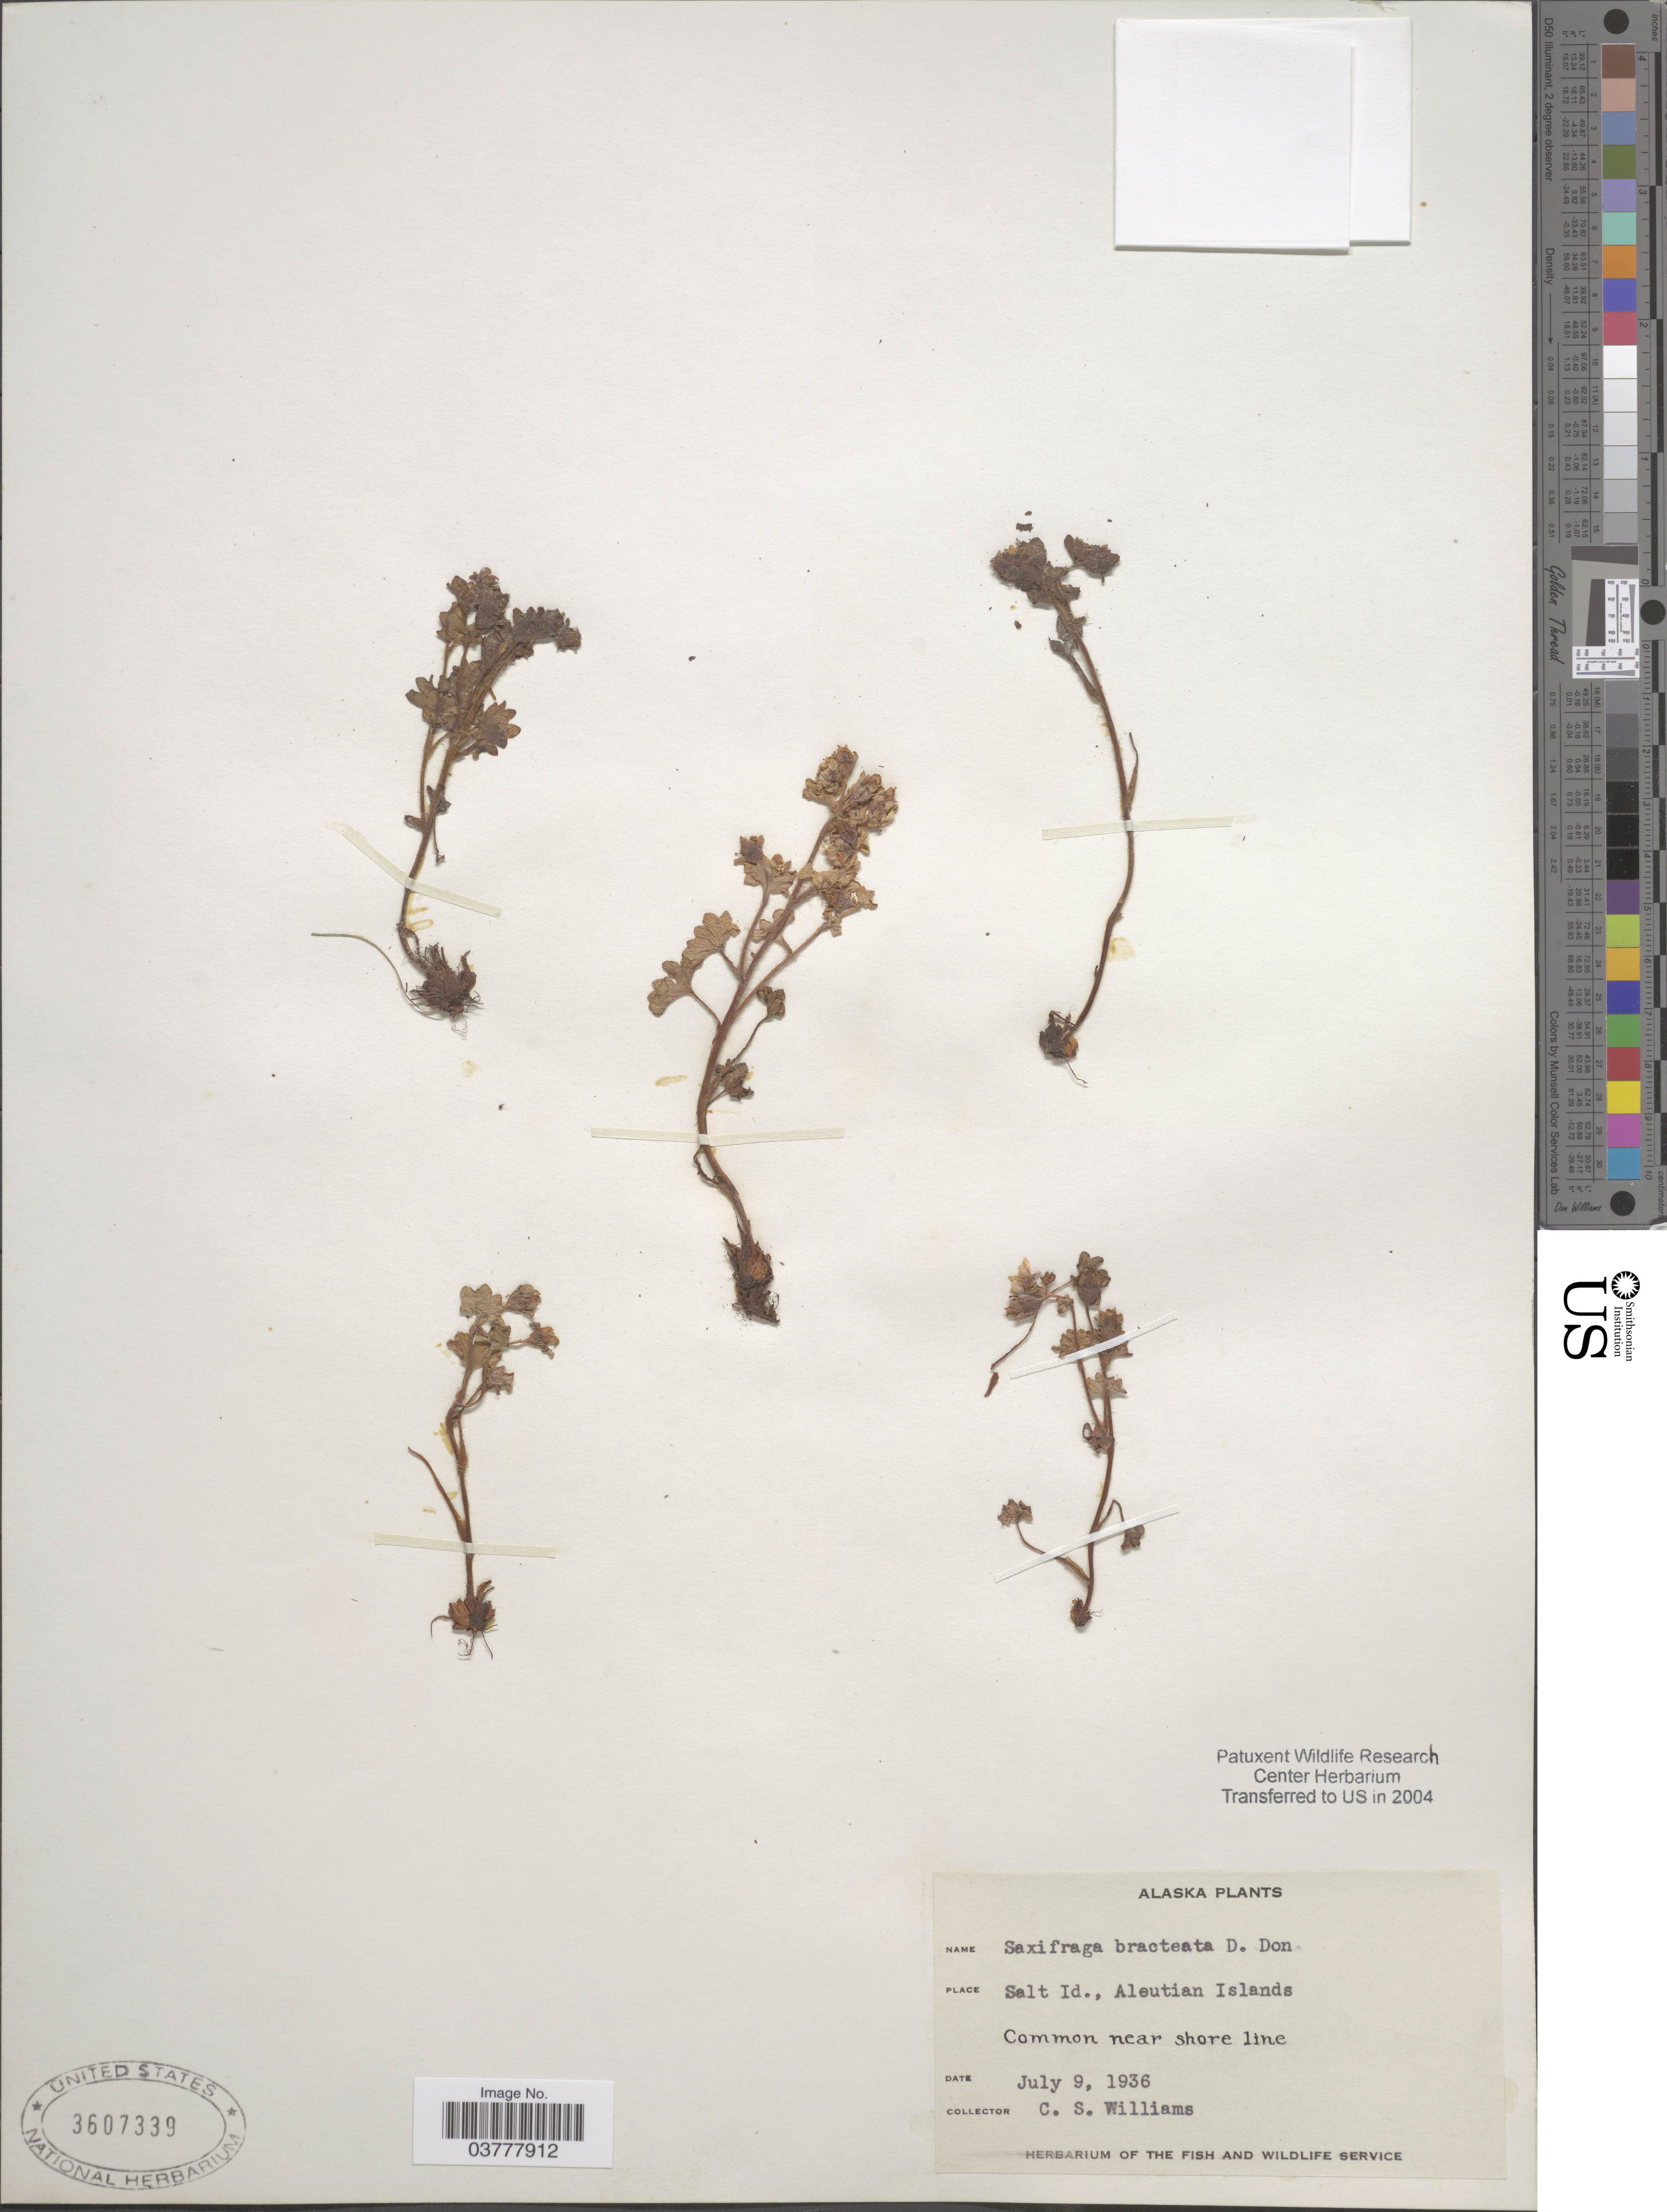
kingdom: Plantae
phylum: Tracheophyta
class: Magnoliopsida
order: Saxifragales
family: Saxifragaceae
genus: Saxifraga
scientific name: Saxifraga bracteata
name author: D. Don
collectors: C. Williams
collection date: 1936-07-09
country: United States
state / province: Alaska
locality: Salt Id., Aleutian Islands.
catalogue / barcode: US 3607339